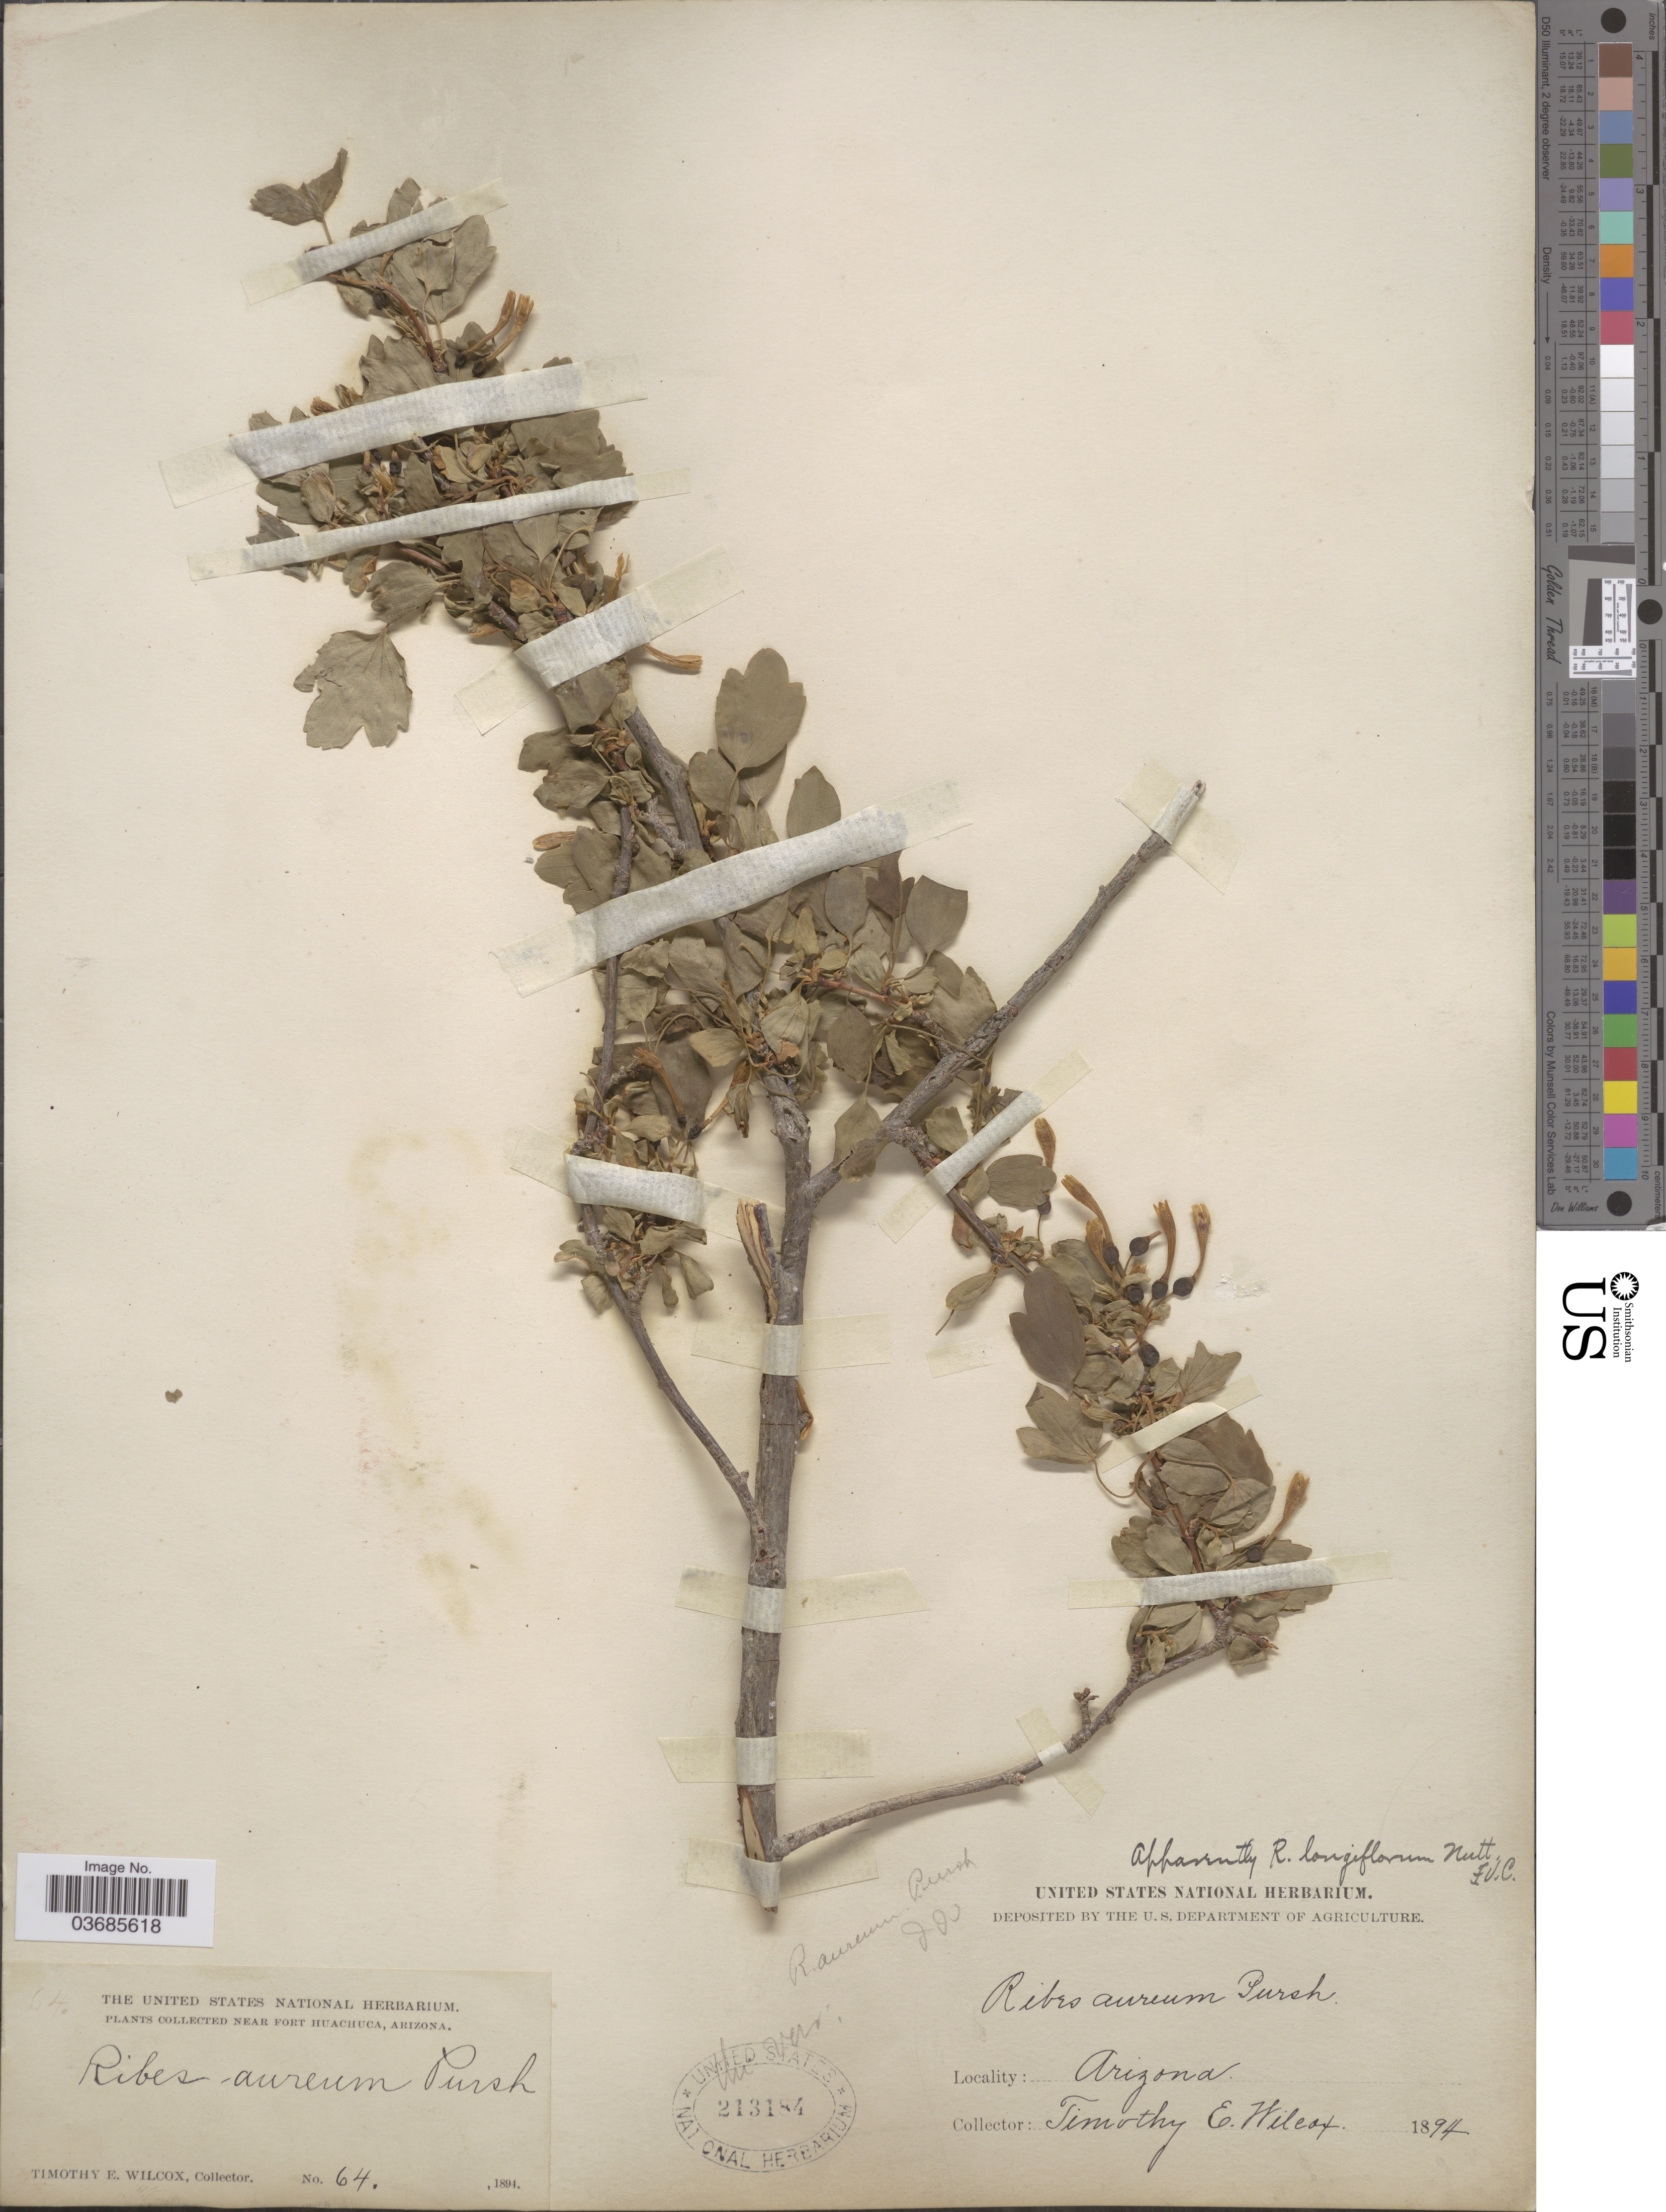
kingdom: Plantae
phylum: Tracheophyta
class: Magnoliopsida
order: Saxifragales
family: Grossulariaceae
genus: Ribes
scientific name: Ribes aureum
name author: Pursh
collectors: T. E. Wilcox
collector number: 64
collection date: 1894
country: United States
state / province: Arizona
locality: Near Fort Huachuca.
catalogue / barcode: US 213184